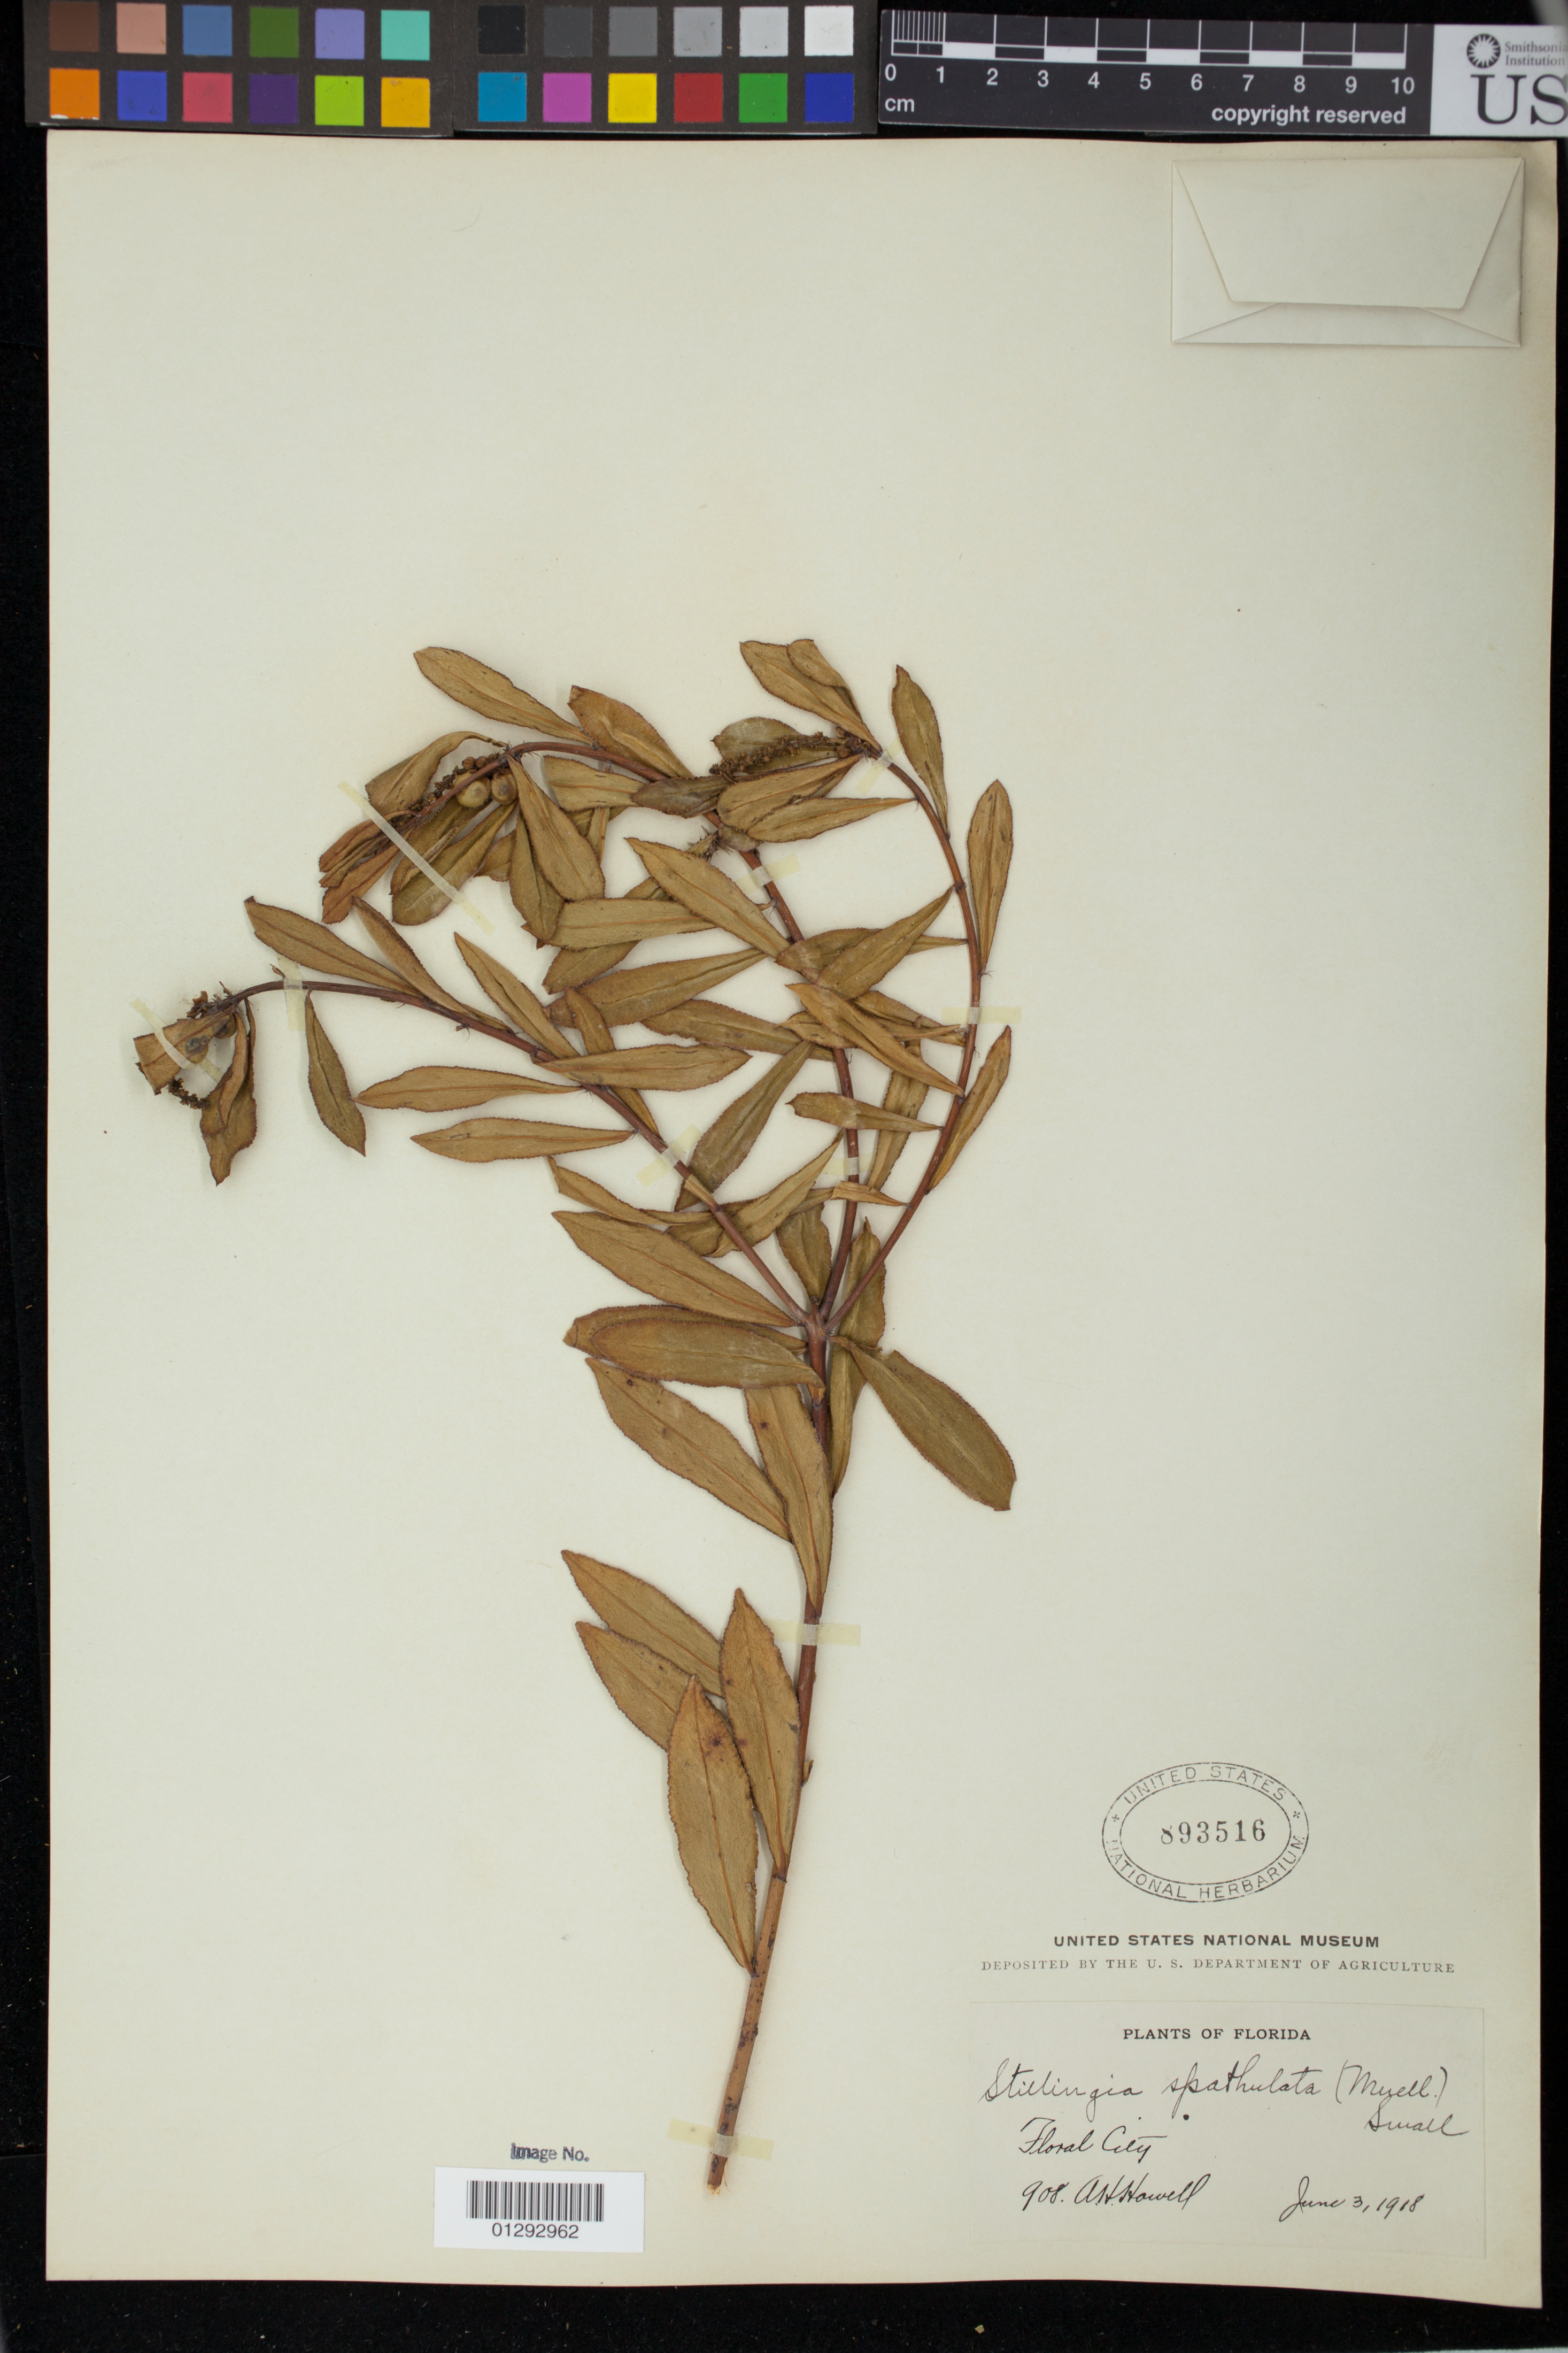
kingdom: Plantae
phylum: Tracheophyta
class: Magnoliopsida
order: Malpighiales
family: Euphorbiaceae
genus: Stillingia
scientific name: Stillingia sylvatica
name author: L.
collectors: A. H. Howell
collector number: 908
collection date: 1918-06-03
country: United States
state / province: Florida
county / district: Citrus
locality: Floral City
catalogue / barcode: US 893516